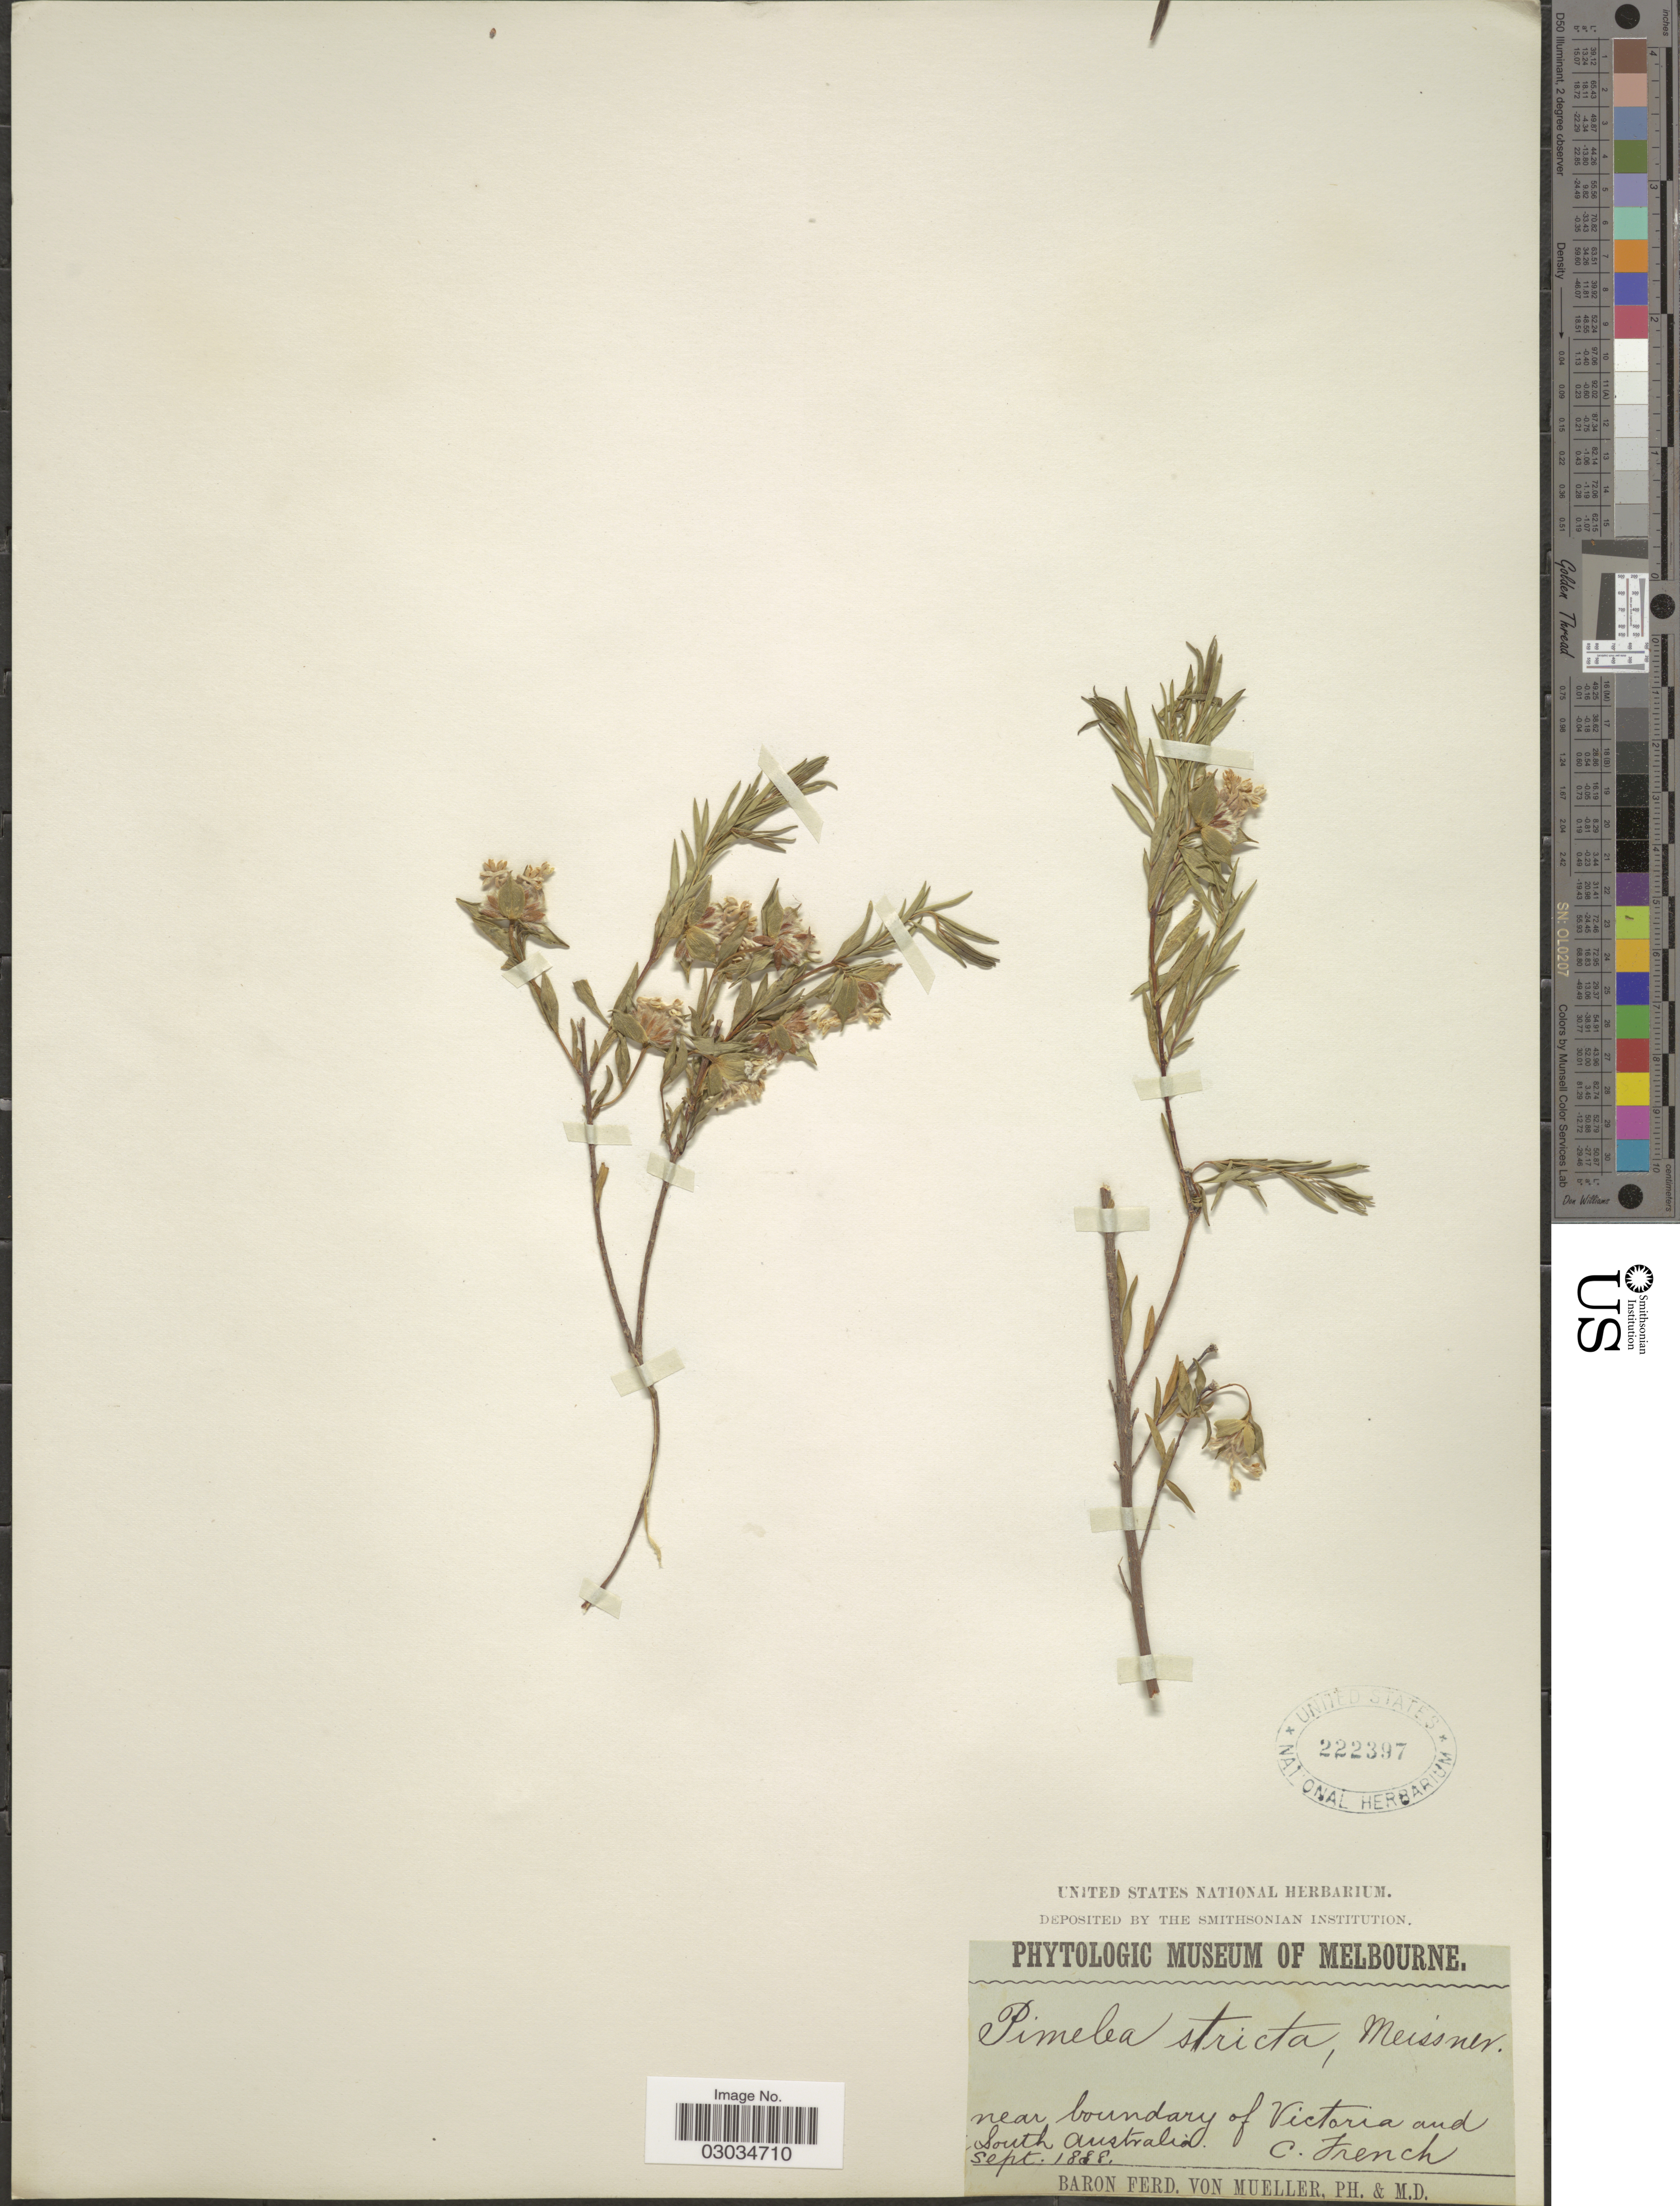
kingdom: Plantae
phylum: Tracheophyta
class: Magnoliopsida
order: Malvales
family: Thymelaeaceae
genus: Pimelea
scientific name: Pimelea stricta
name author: Meisn.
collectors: C. French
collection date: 1888-09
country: Australia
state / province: South Australia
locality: Near boundary of Victoria and South Australia.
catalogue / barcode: US 222397